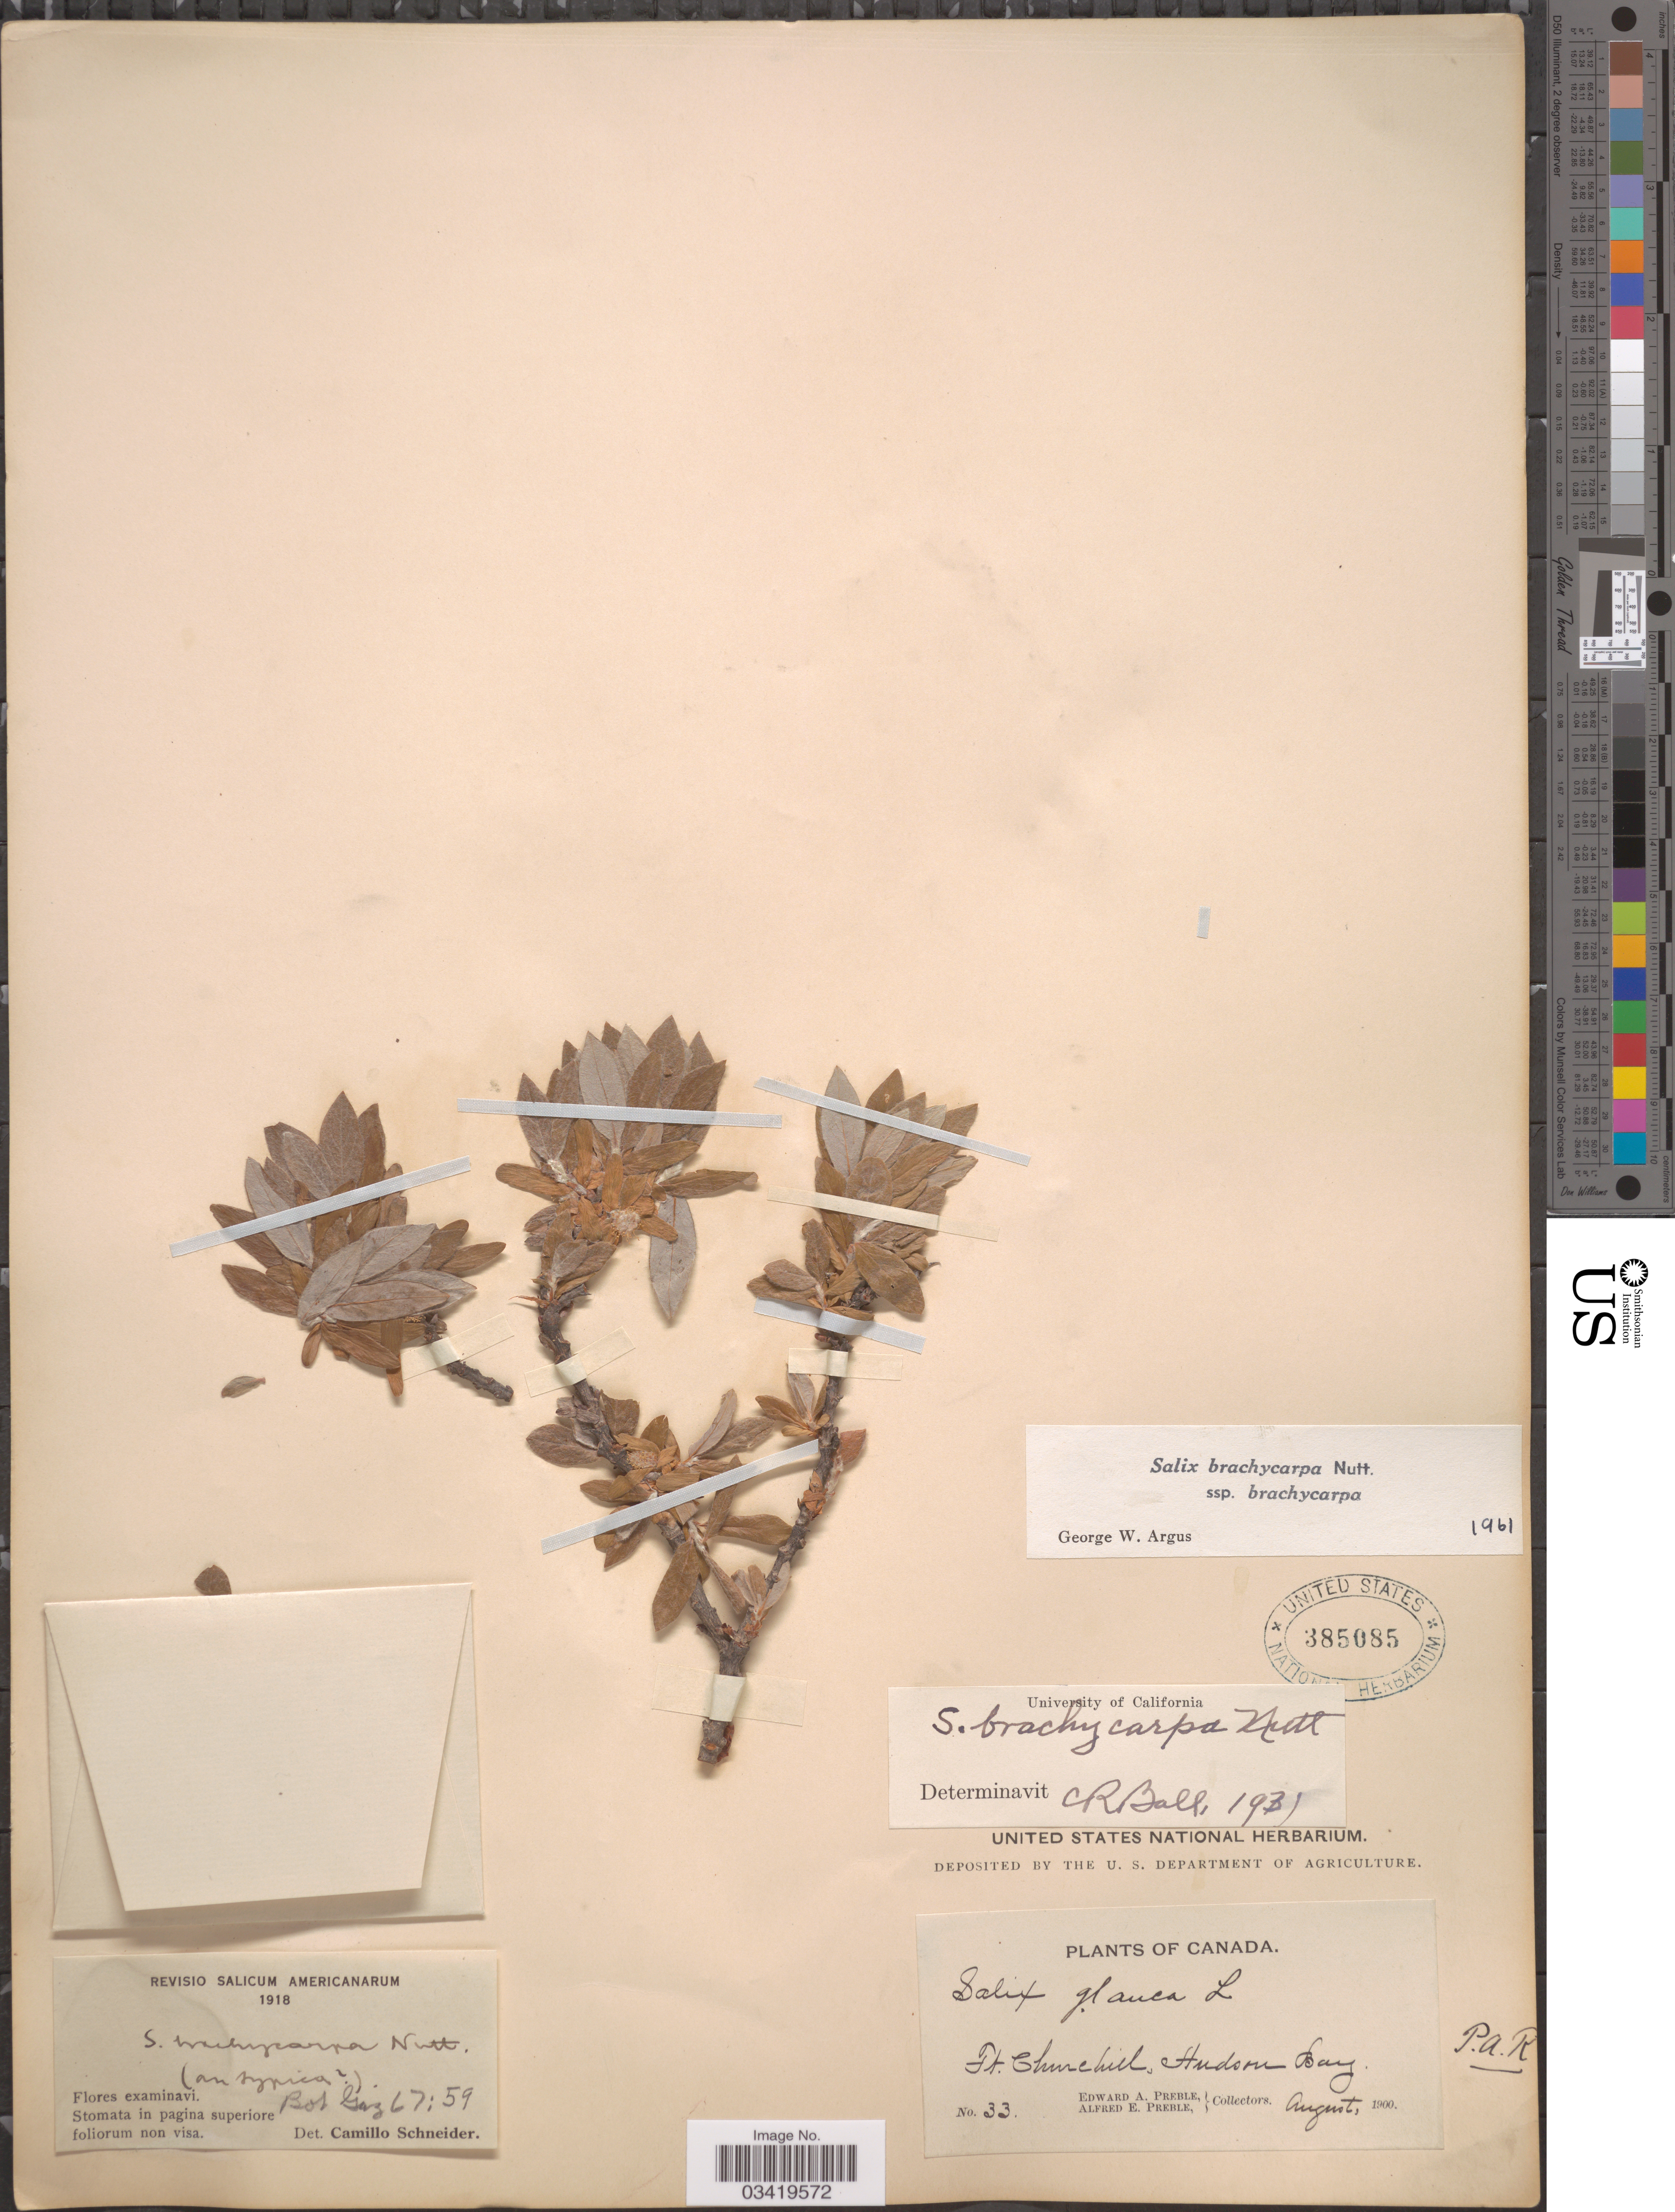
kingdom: Plantae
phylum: Tracheophyta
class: Magnoliopsida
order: Malpighiales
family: Salicaceae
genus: Salix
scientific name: Salix brachycarpa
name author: Nutt.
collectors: E. Preble & A. Preble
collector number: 33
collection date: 1900-08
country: Canada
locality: Ft. Churchill, Hudson Bay.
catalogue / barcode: US 385085